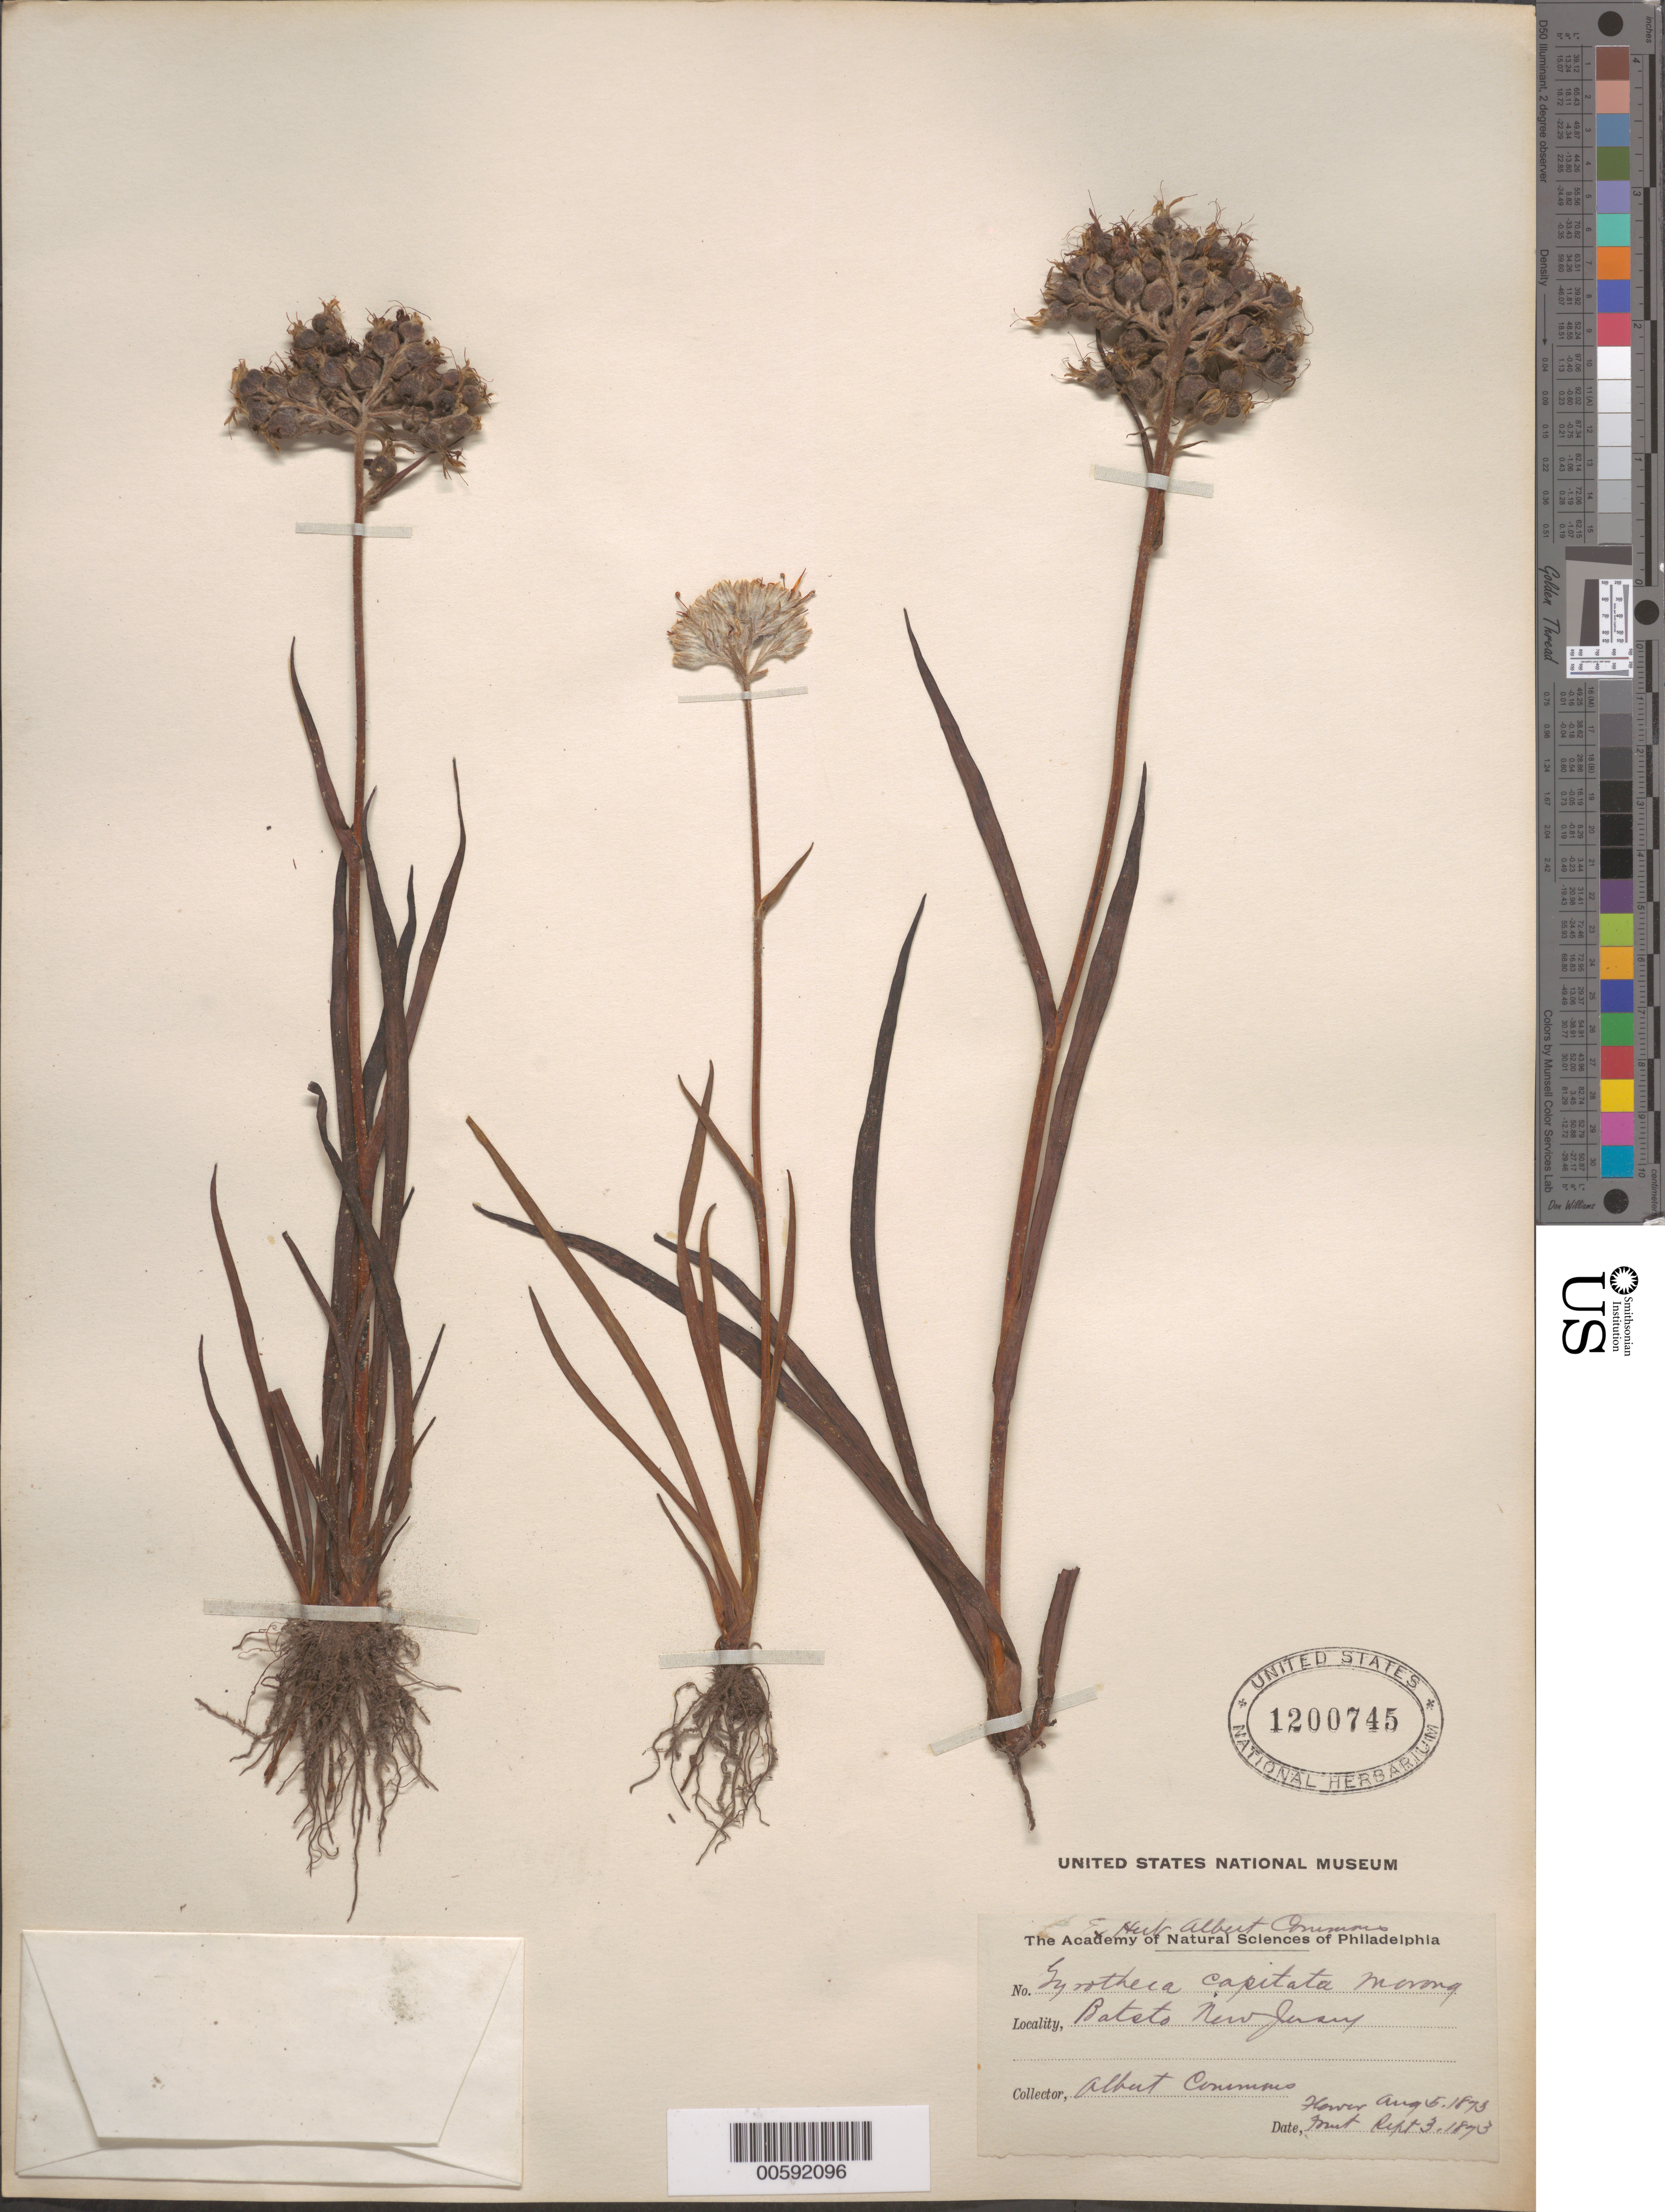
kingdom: Plantae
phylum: Tracheophyta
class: Liliopsida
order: Commelinales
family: Haemodoraceae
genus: Lachnanthes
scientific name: Lachnanthes tinctoria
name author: (Walter ex J.F. Gmel.) Elliott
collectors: A. Commons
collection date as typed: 05 Aug 1873 to 03 Sep 1873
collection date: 1873-08-05/1873-09-03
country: United States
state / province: New Jersey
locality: Batsto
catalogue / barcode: US 1200745